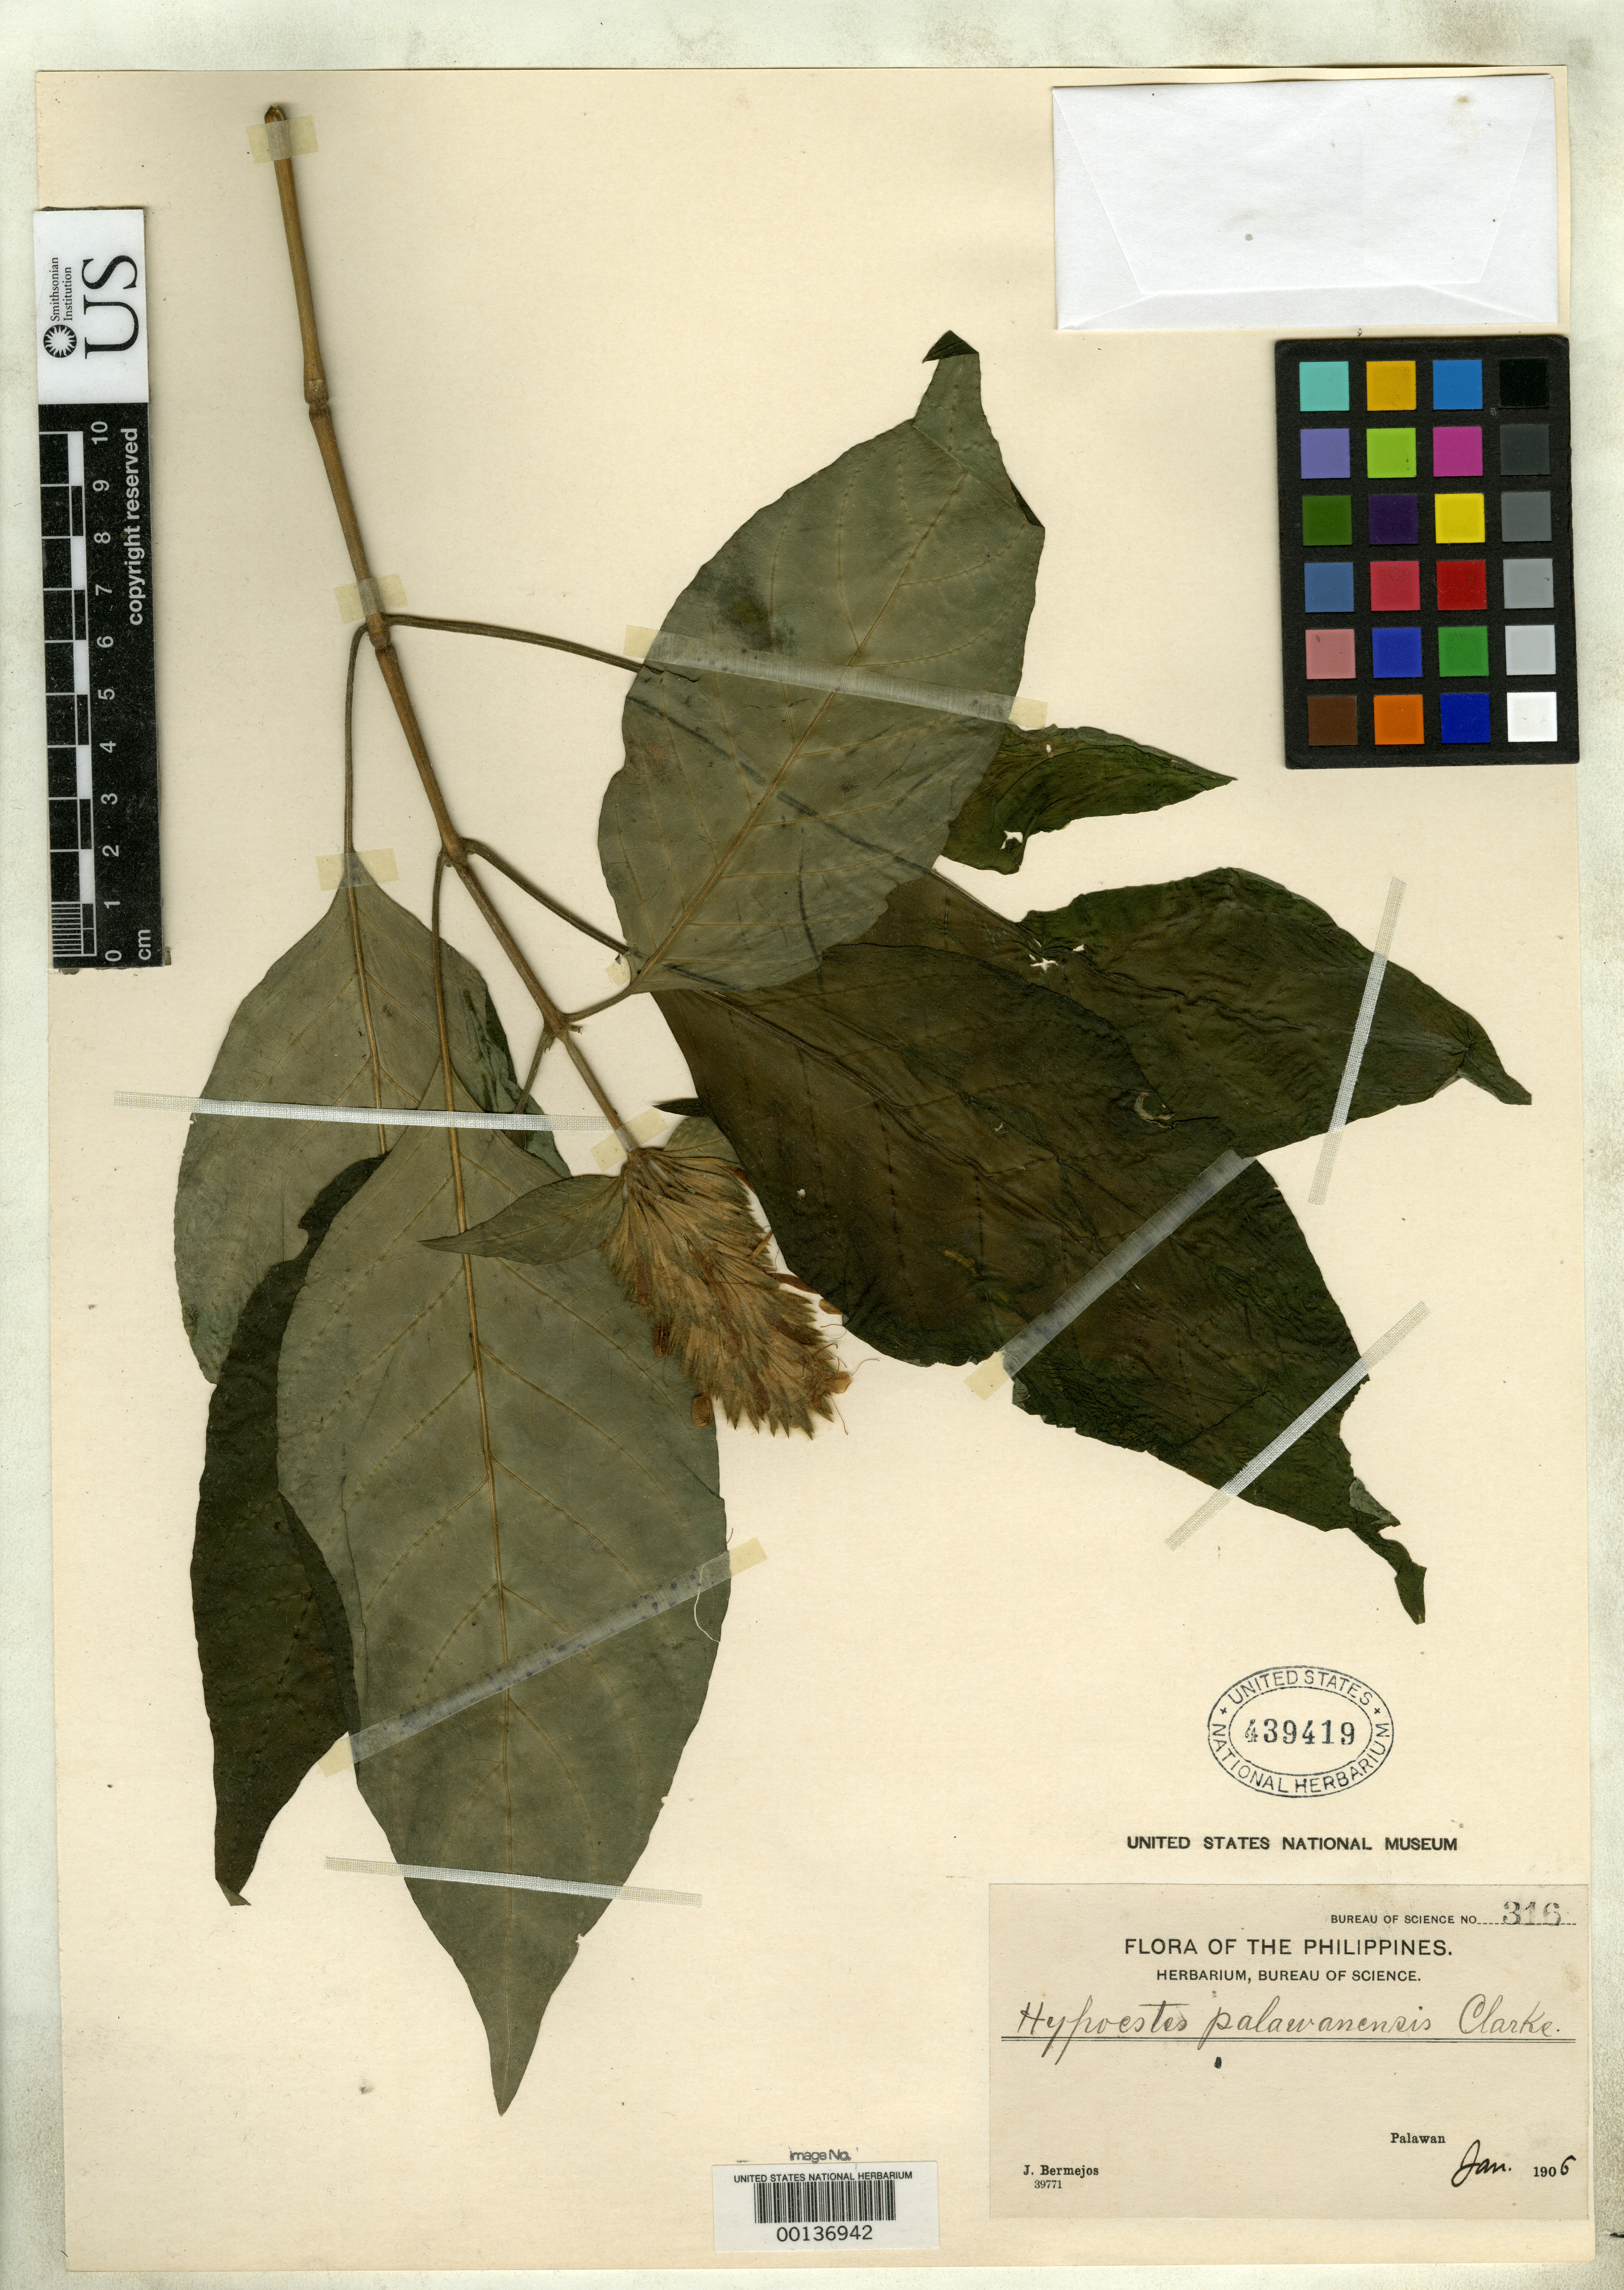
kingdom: Plantae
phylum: Tracheophyta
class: Magnoliopsida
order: Lamiales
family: Acanthaceae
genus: Hypoestes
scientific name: Hypoestes palawanensis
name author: C.B. Clarke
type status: Isotype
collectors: J. Bermejos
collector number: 316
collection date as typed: Jan 1906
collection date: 1906-01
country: Philippines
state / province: Mimaropa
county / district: Palawan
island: Palawan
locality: Tanabag, near Puerto Princesa.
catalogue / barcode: US 439419